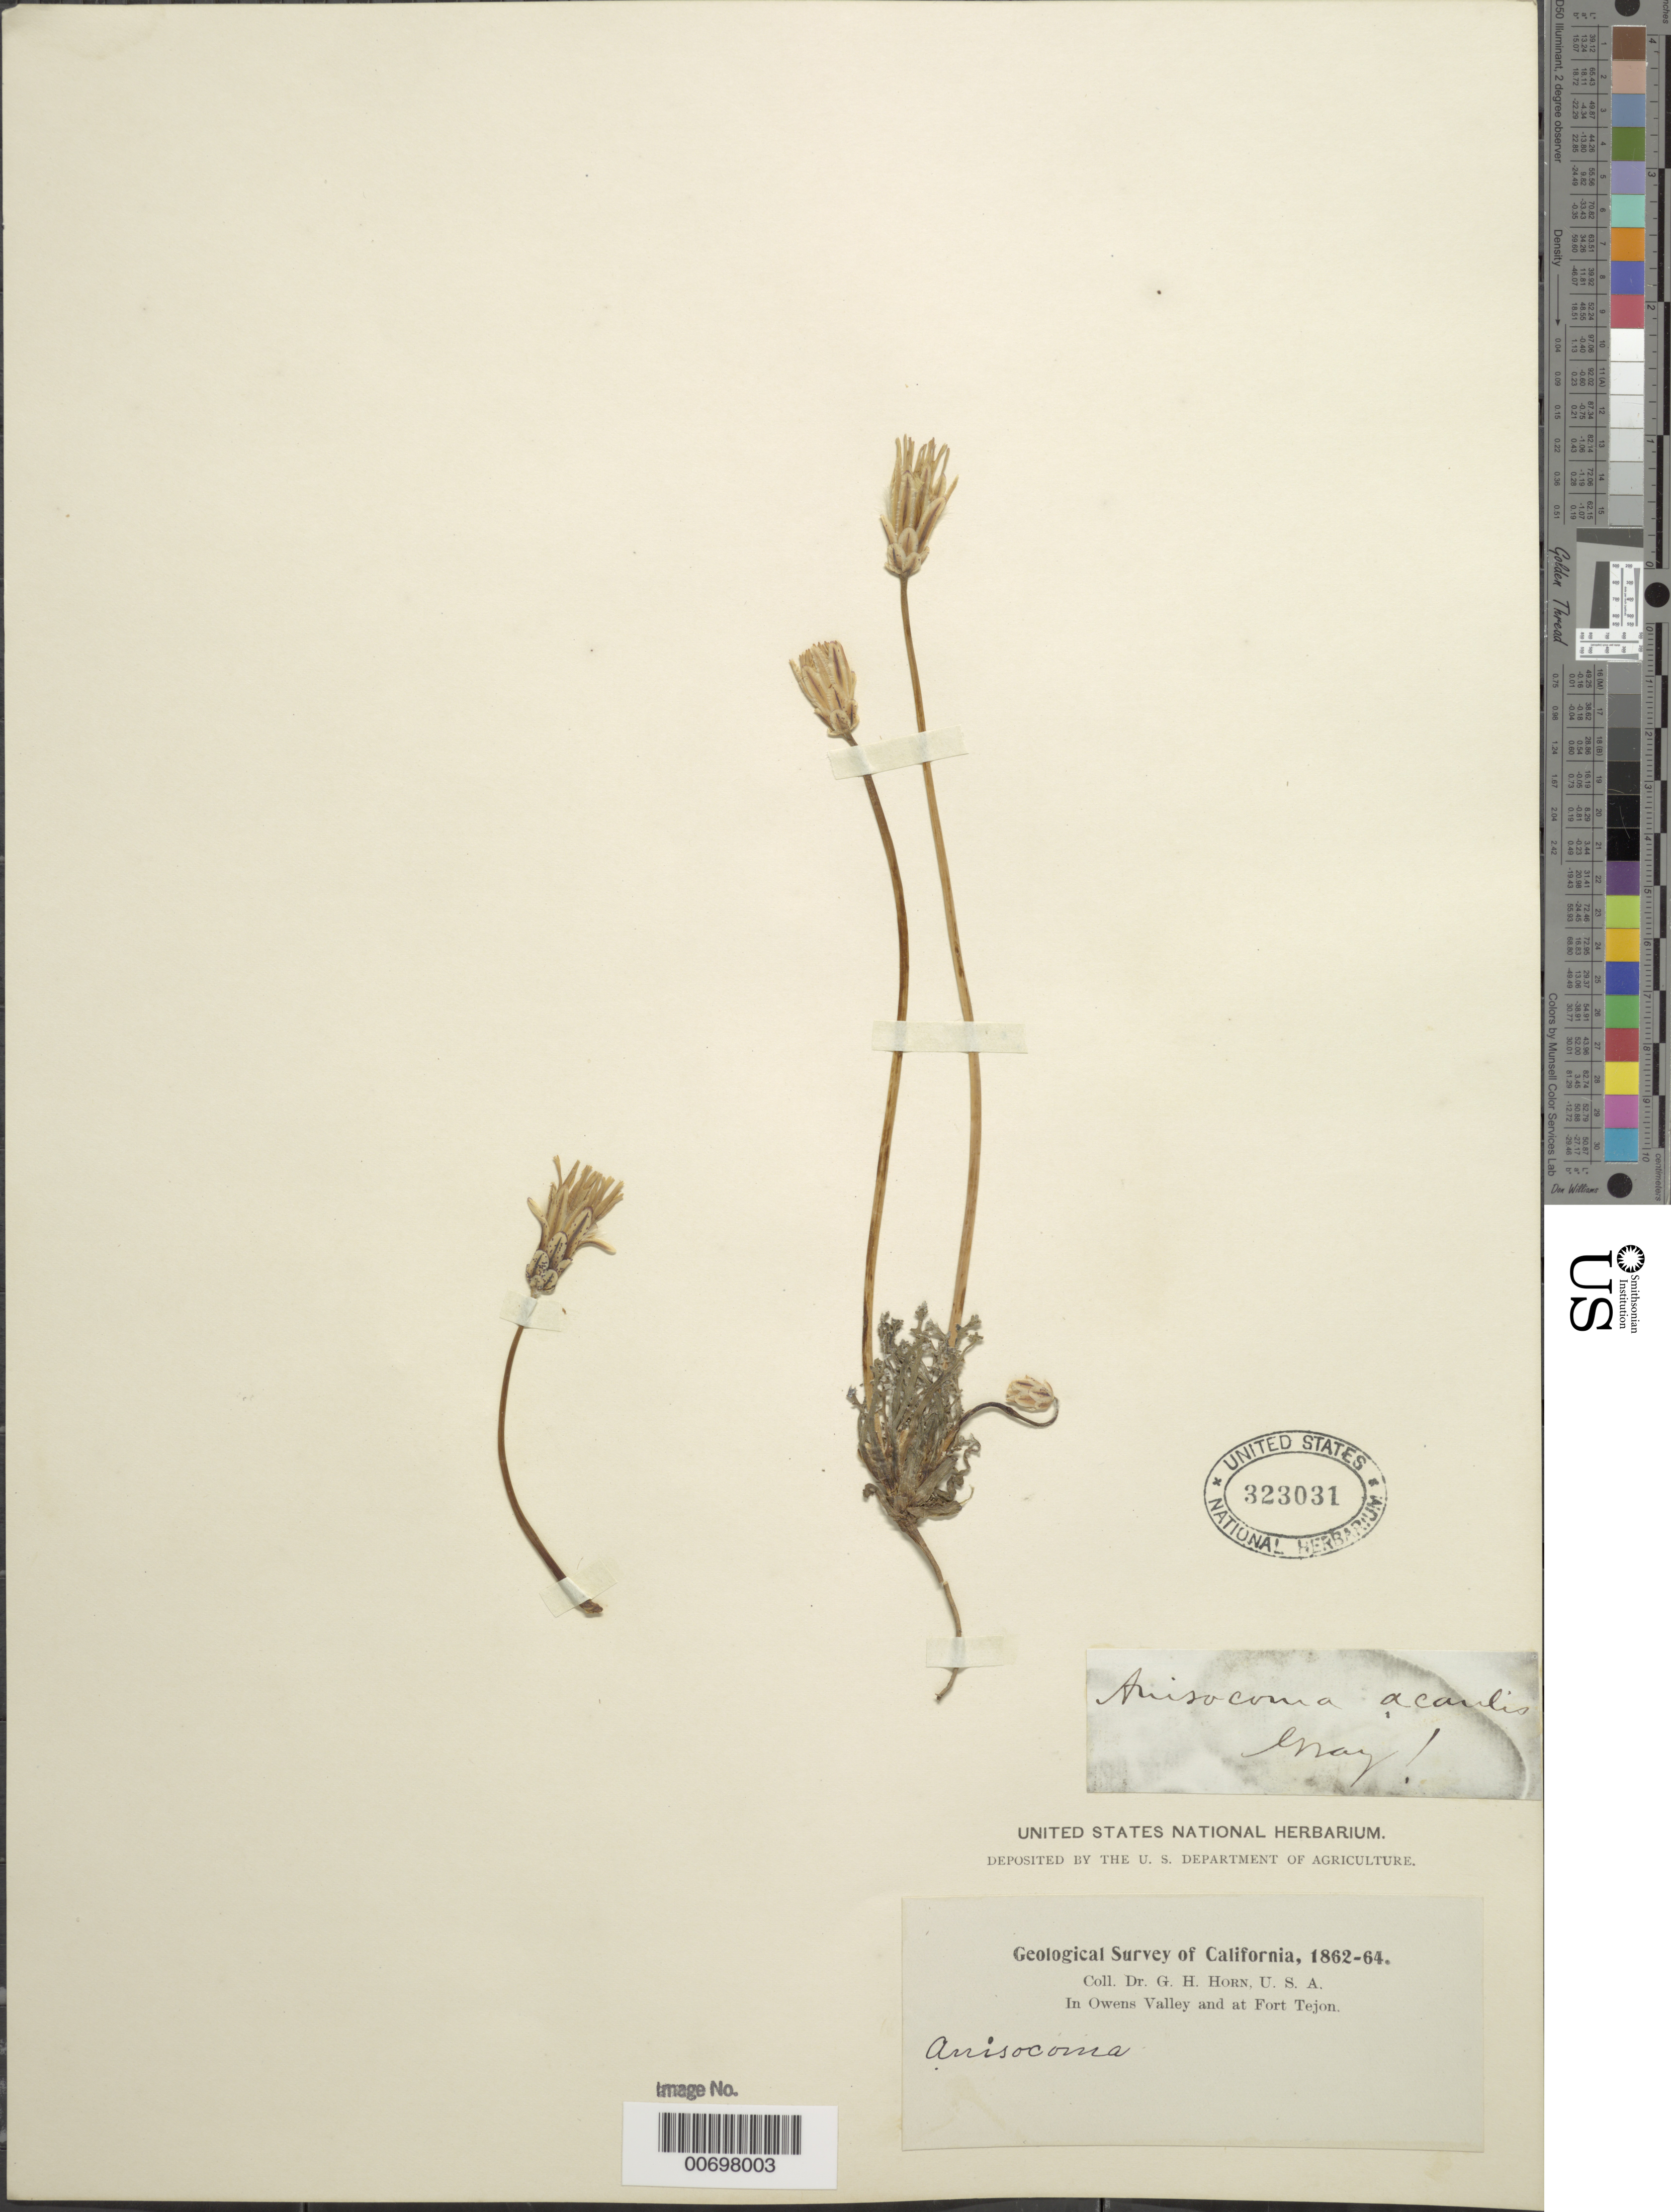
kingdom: Plantae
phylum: Tracheophyta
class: Magnoliopsida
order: Asterales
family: Asteraceae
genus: Anisocoma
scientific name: Anisocoma acaulis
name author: Torr. & A. Gray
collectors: G. Horn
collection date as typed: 1862 to -- --- 1864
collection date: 1862/1864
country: United States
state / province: California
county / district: Kern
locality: In Owens Valley and at Fort Tejon.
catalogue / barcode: US 323031